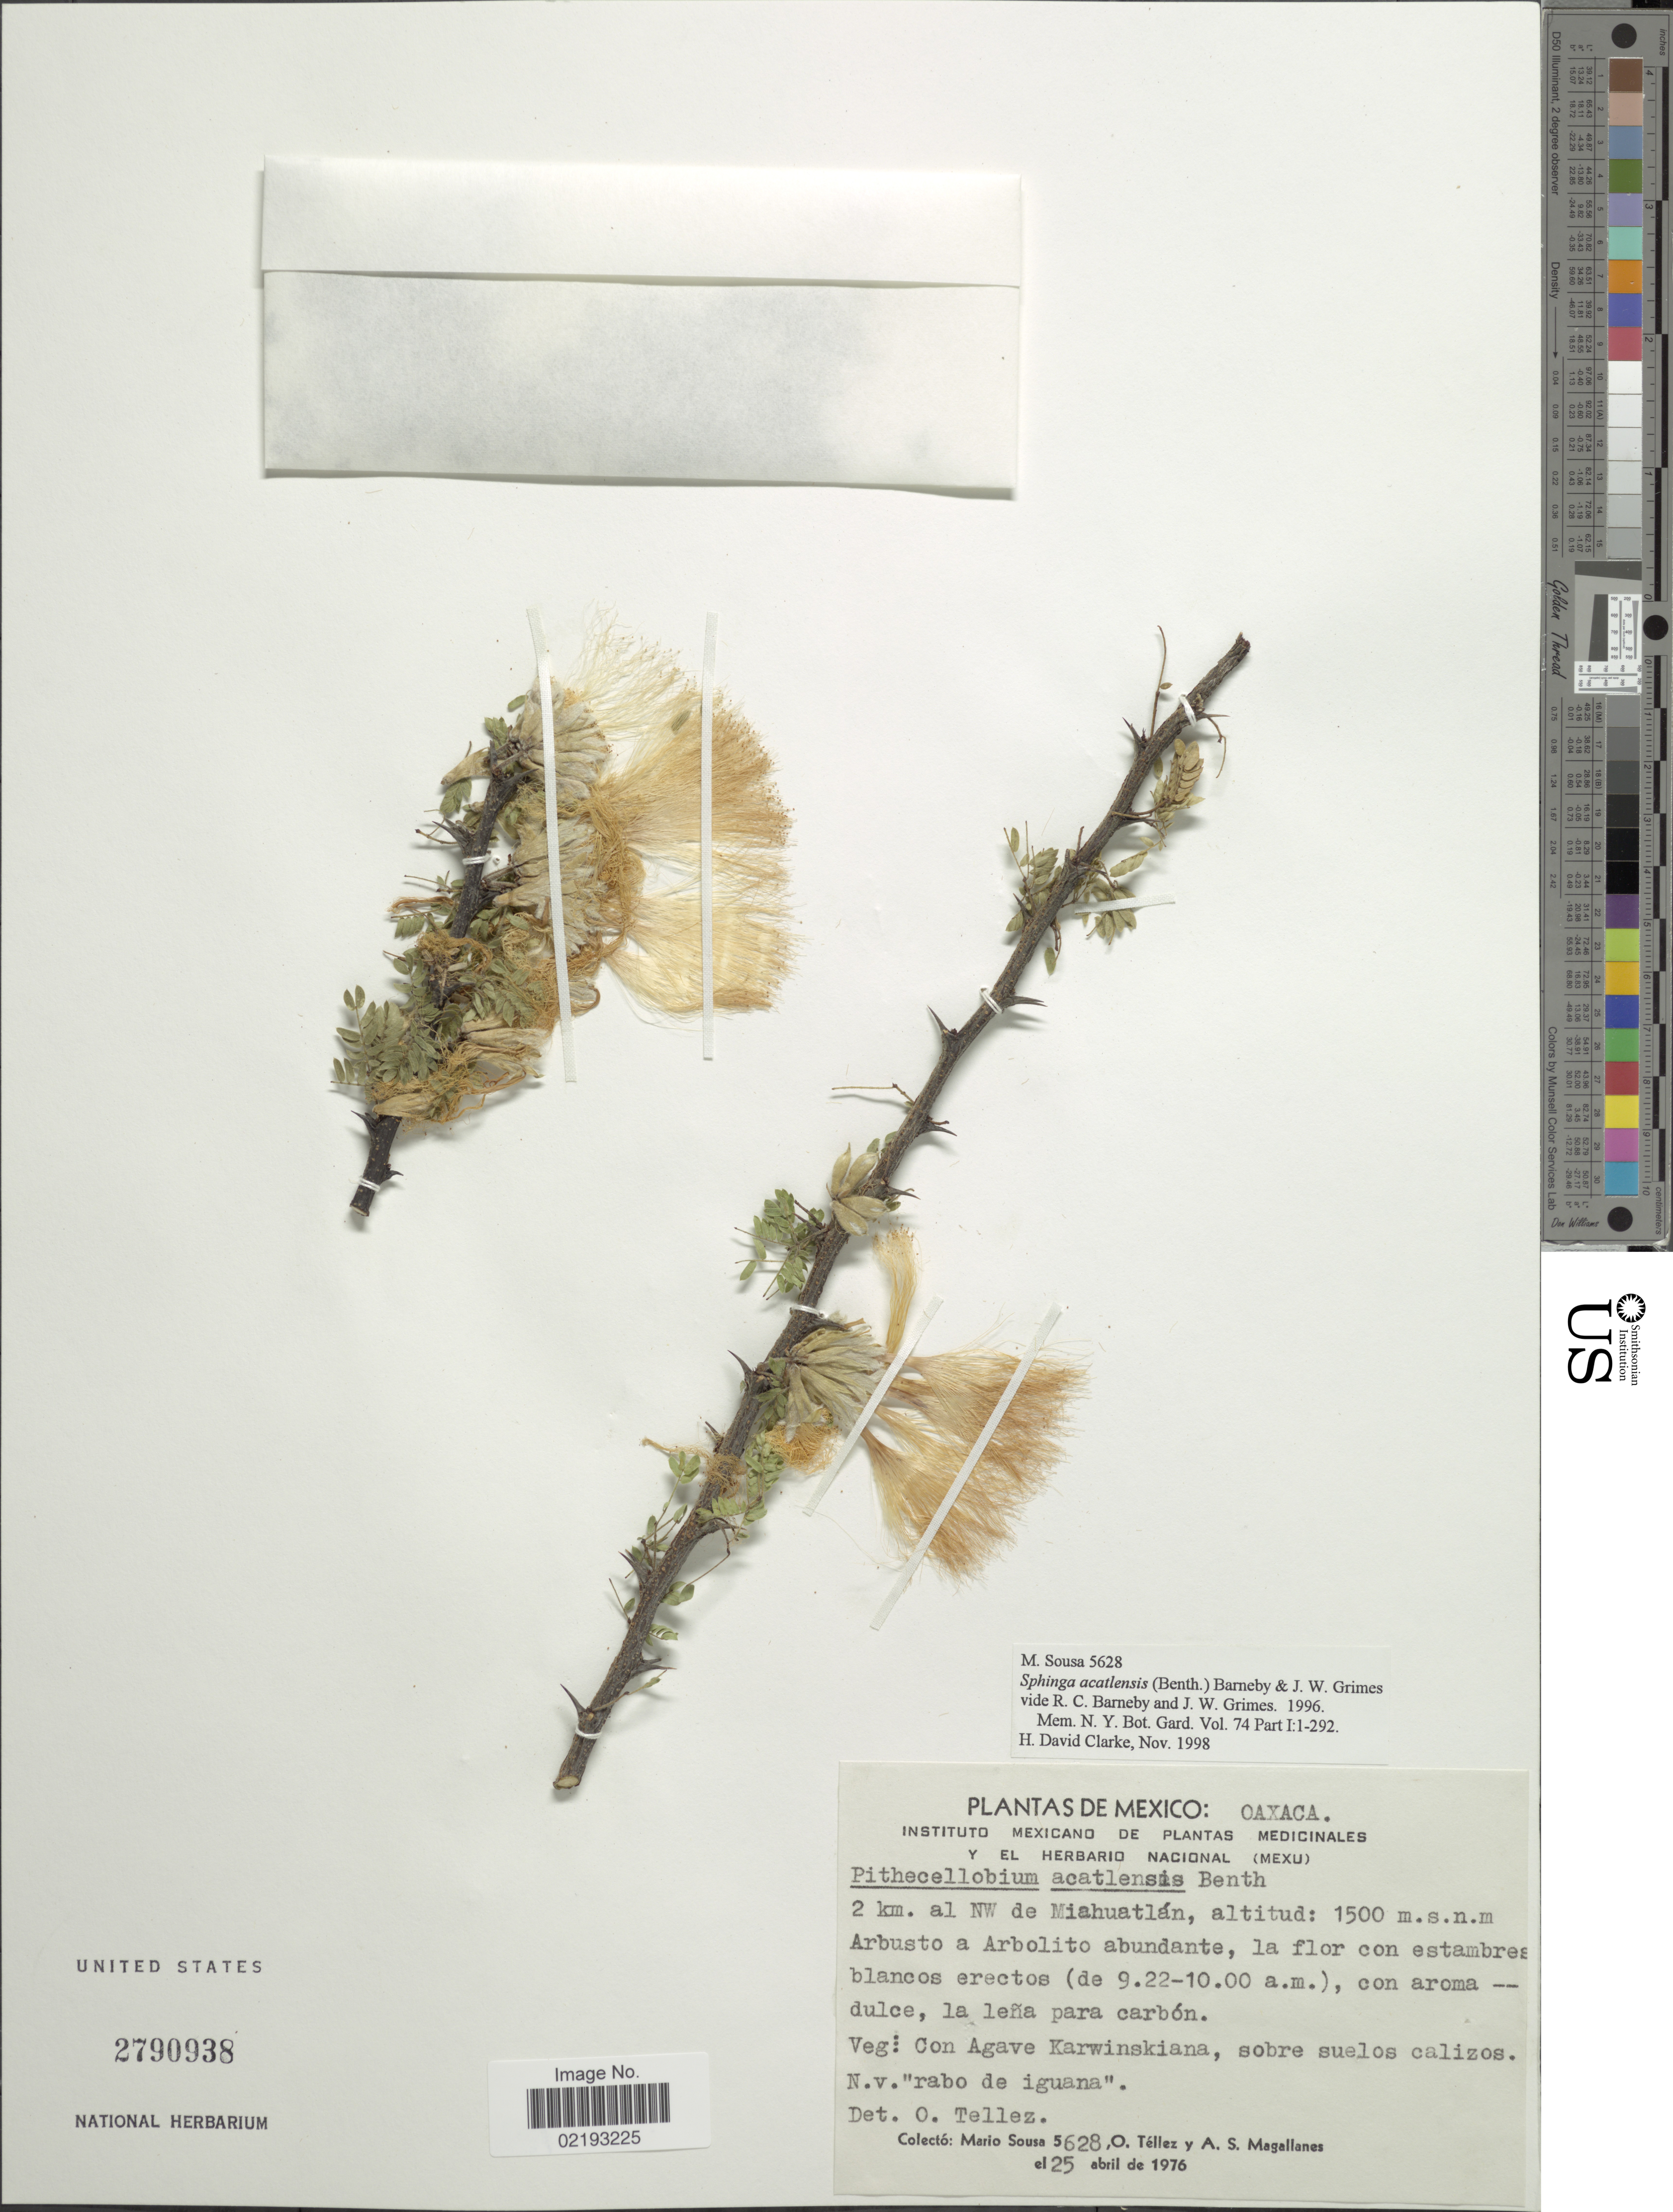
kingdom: Plantae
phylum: Tracheophyta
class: Magnoliopsida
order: Fabales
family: Fabaceae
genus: Sphinga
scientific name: Sphinga acatlensis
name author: (Benth.) Barneby & J.W. Grimes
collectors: M. Sousa S., O. Tellez & A. Magallanes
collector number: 5628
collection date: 1976-04-25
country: Mexico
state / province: Oaxaca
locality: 2 km al NW de Miahuatlán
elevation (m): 1500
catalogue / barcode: US 2790938